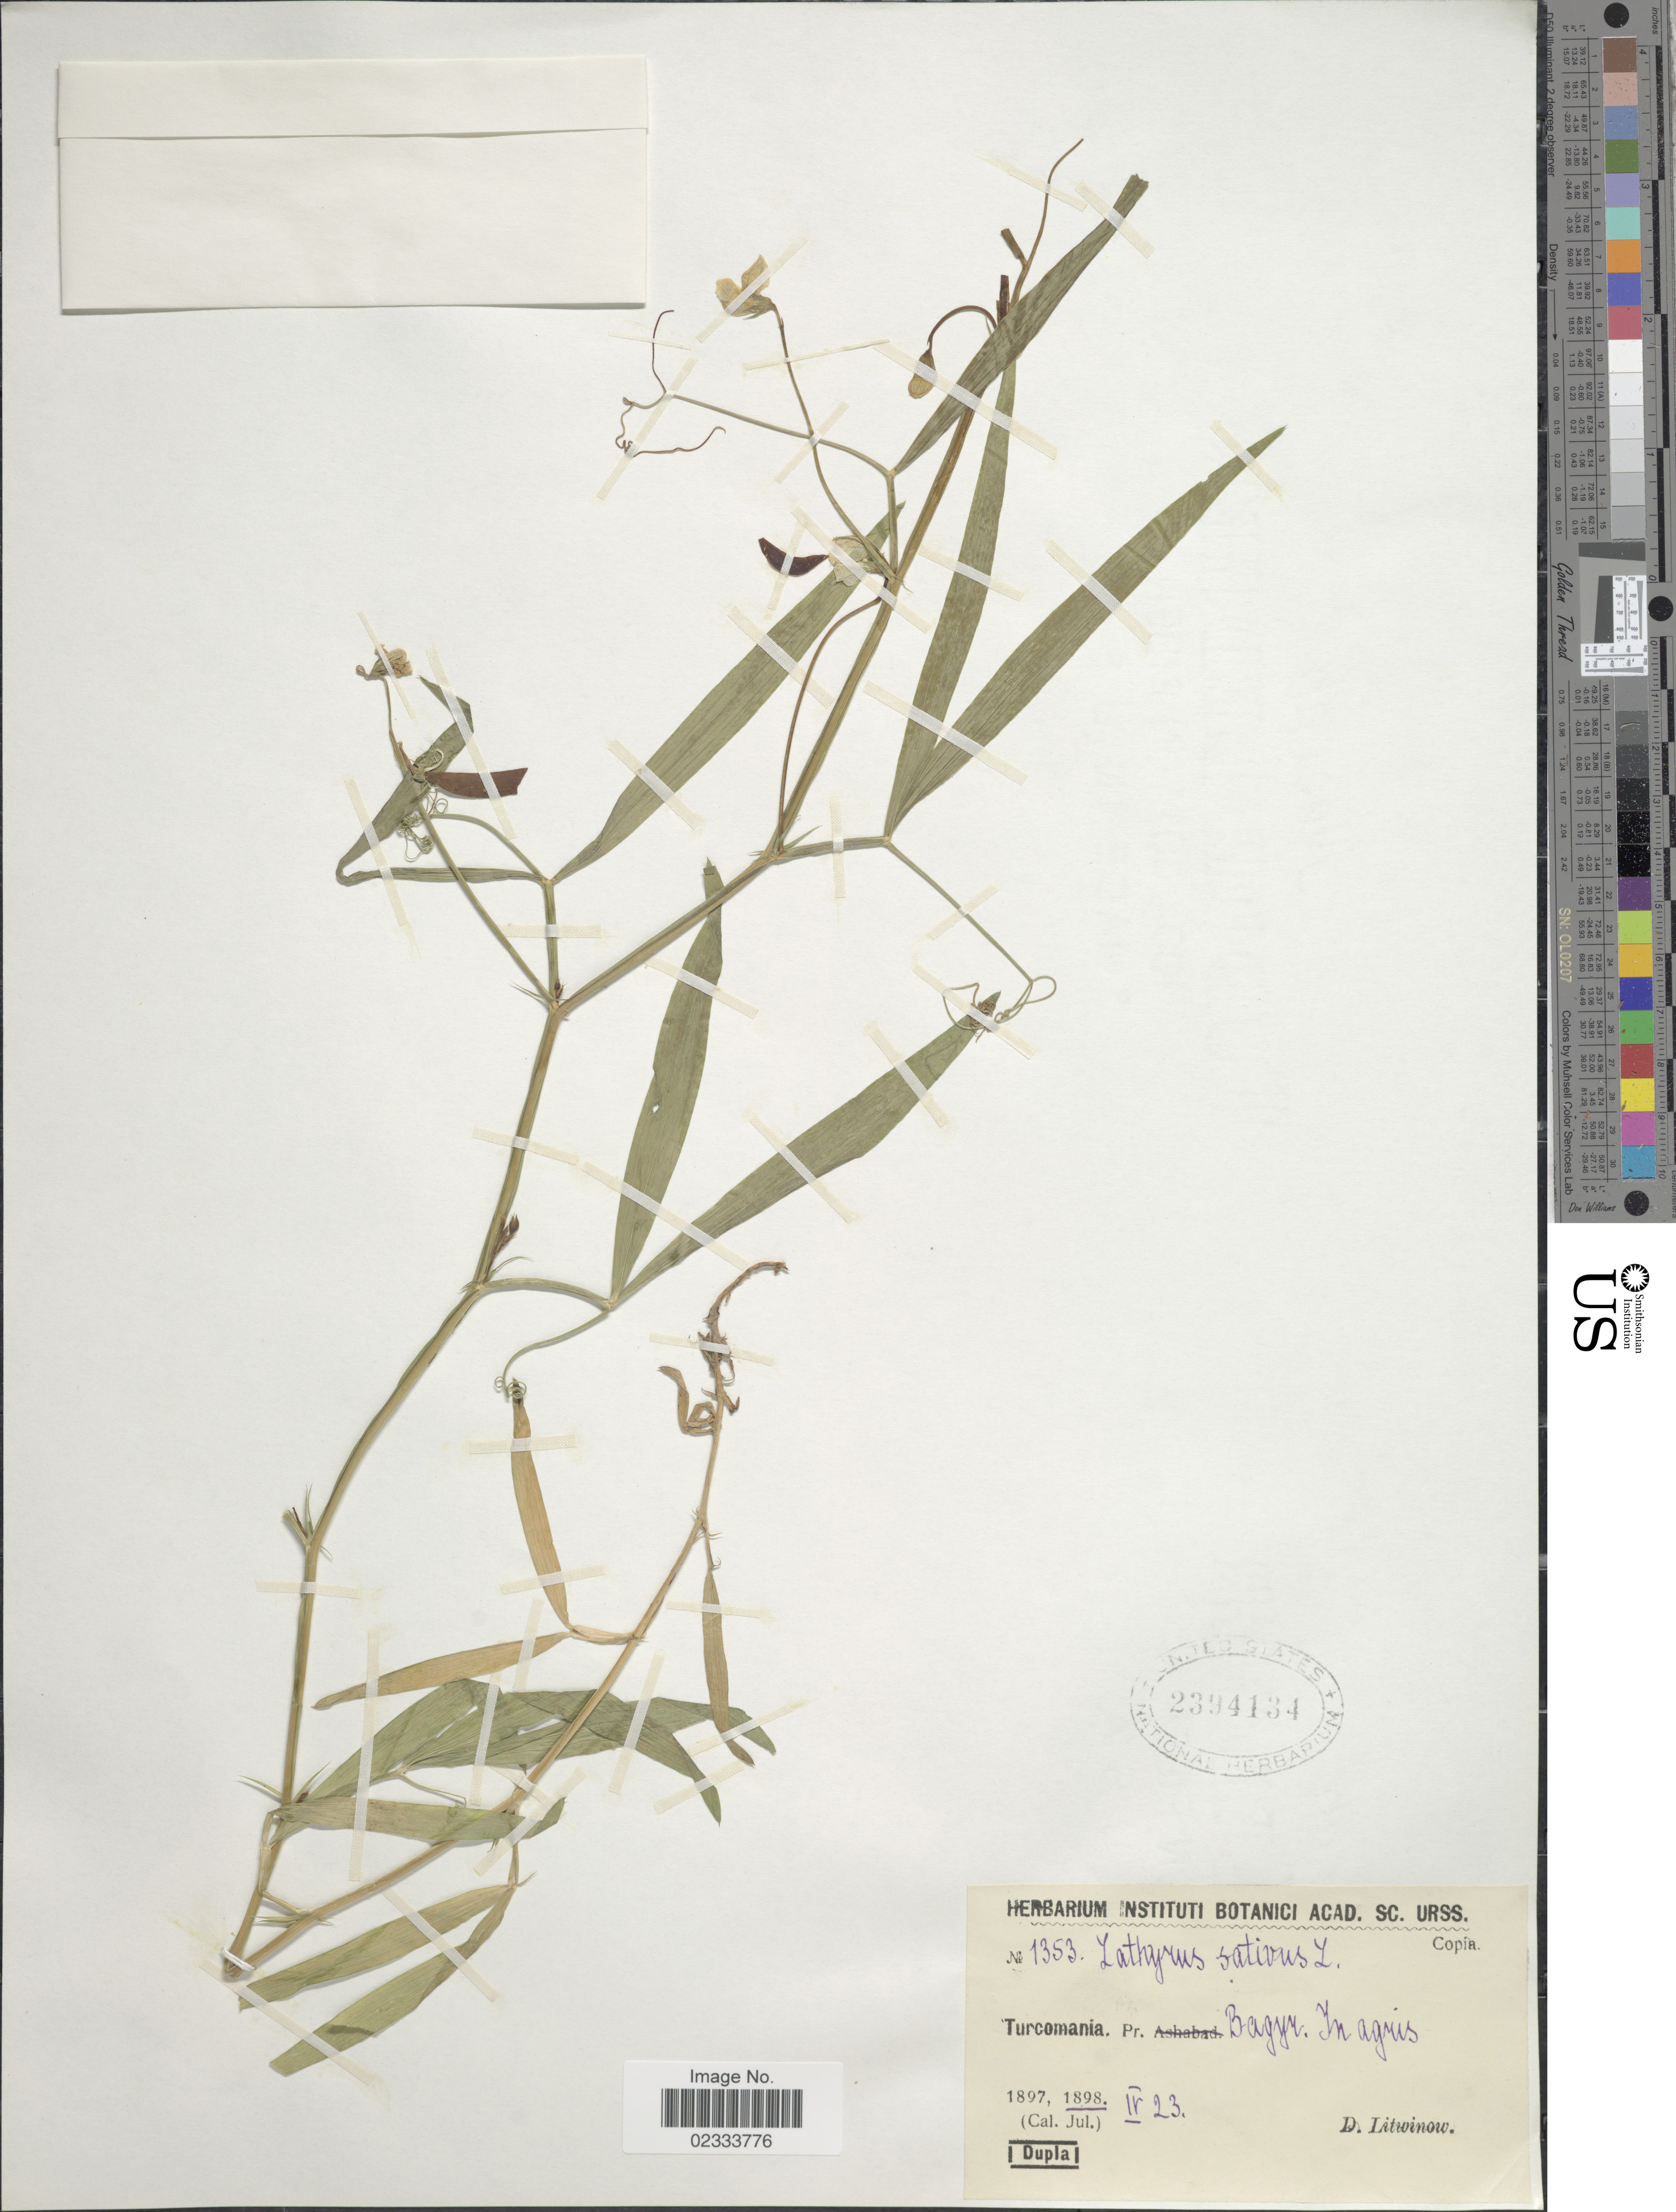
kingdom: Plantae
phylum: Tracheophyta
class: Magnoliopsida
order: Fabales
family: Fabaceae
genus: Lathyrus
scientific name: Lathyrus sativus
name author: L.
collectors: D. Litwinow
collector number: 1353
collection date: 1898-04-23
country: Turkmenistan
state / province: Ahal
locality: Turcomania, Pr. Bagyr, in agris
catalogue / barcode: US 2394134